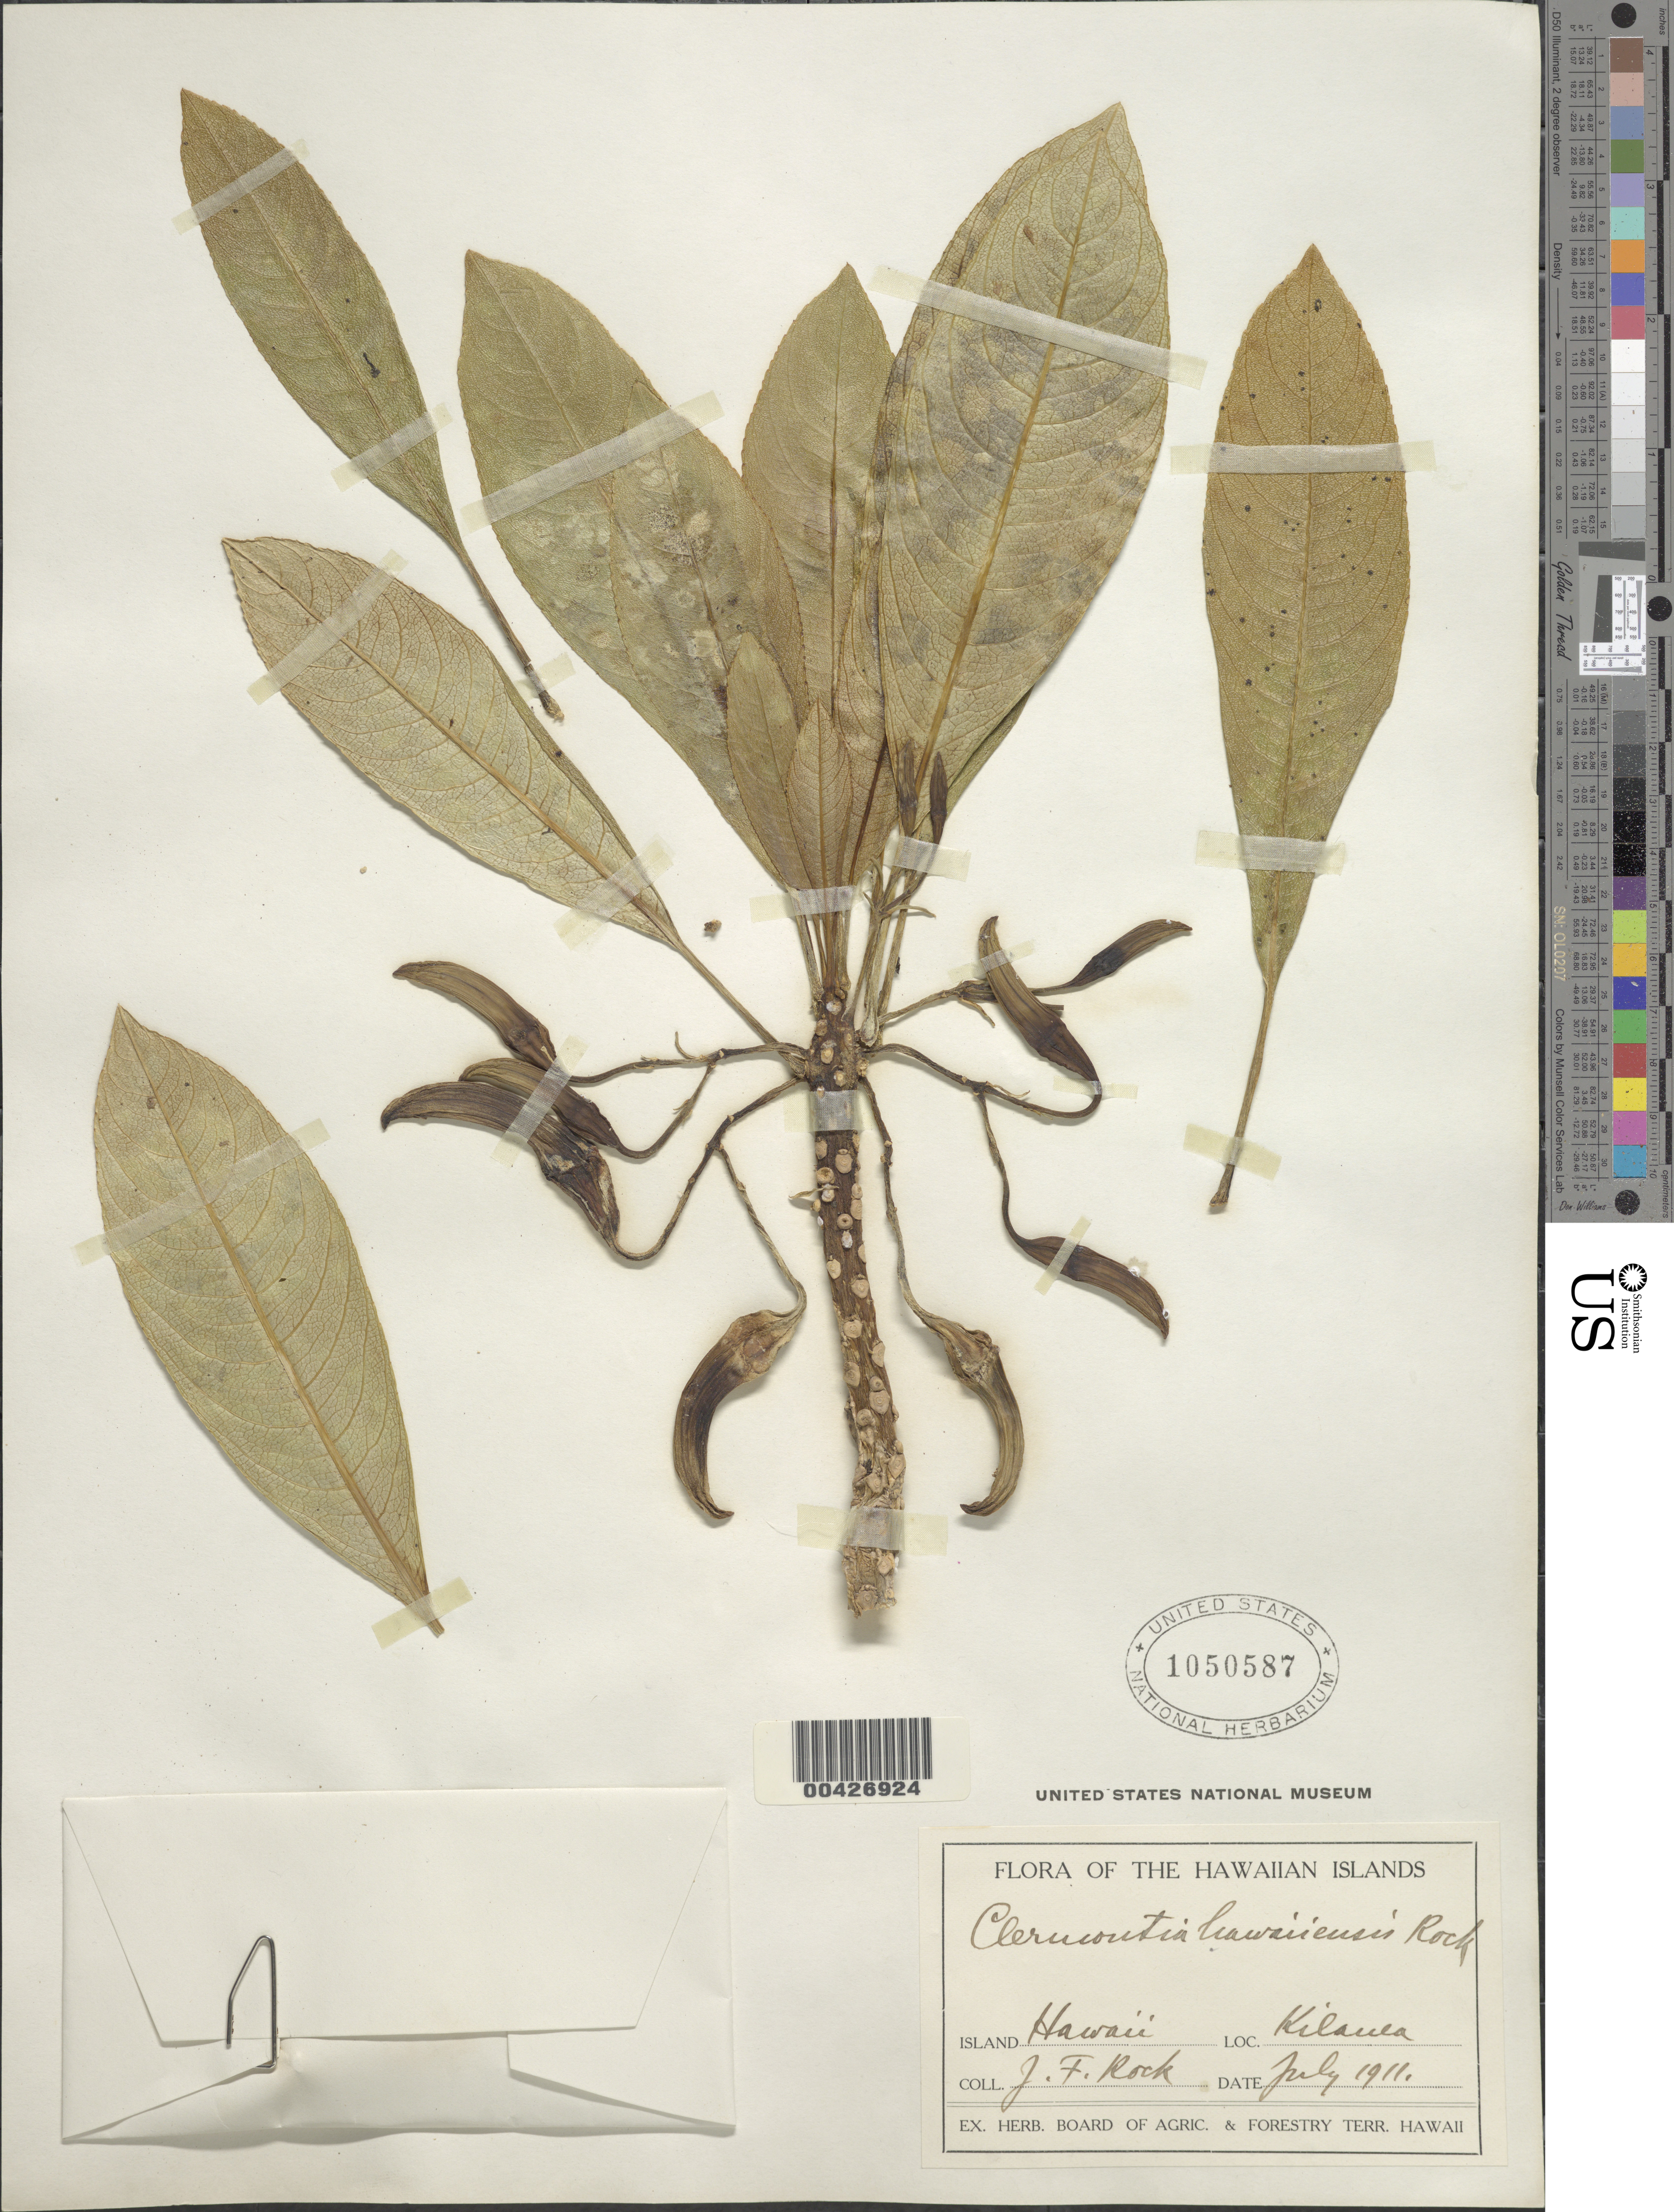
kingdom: Plantae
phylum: Tracheophyta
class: Magnoliopsida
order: Asterales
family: Campanulaceae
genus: Clermontia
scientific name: Clermontia hawaiiensis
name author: (Hillebr.) Rock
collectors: J. F. Rock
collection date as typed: Jul 1911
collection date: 1911-07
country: United States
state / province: Hawaii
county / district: Hawaii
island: Hawaii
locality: Kilauea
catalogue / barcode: US 1050587